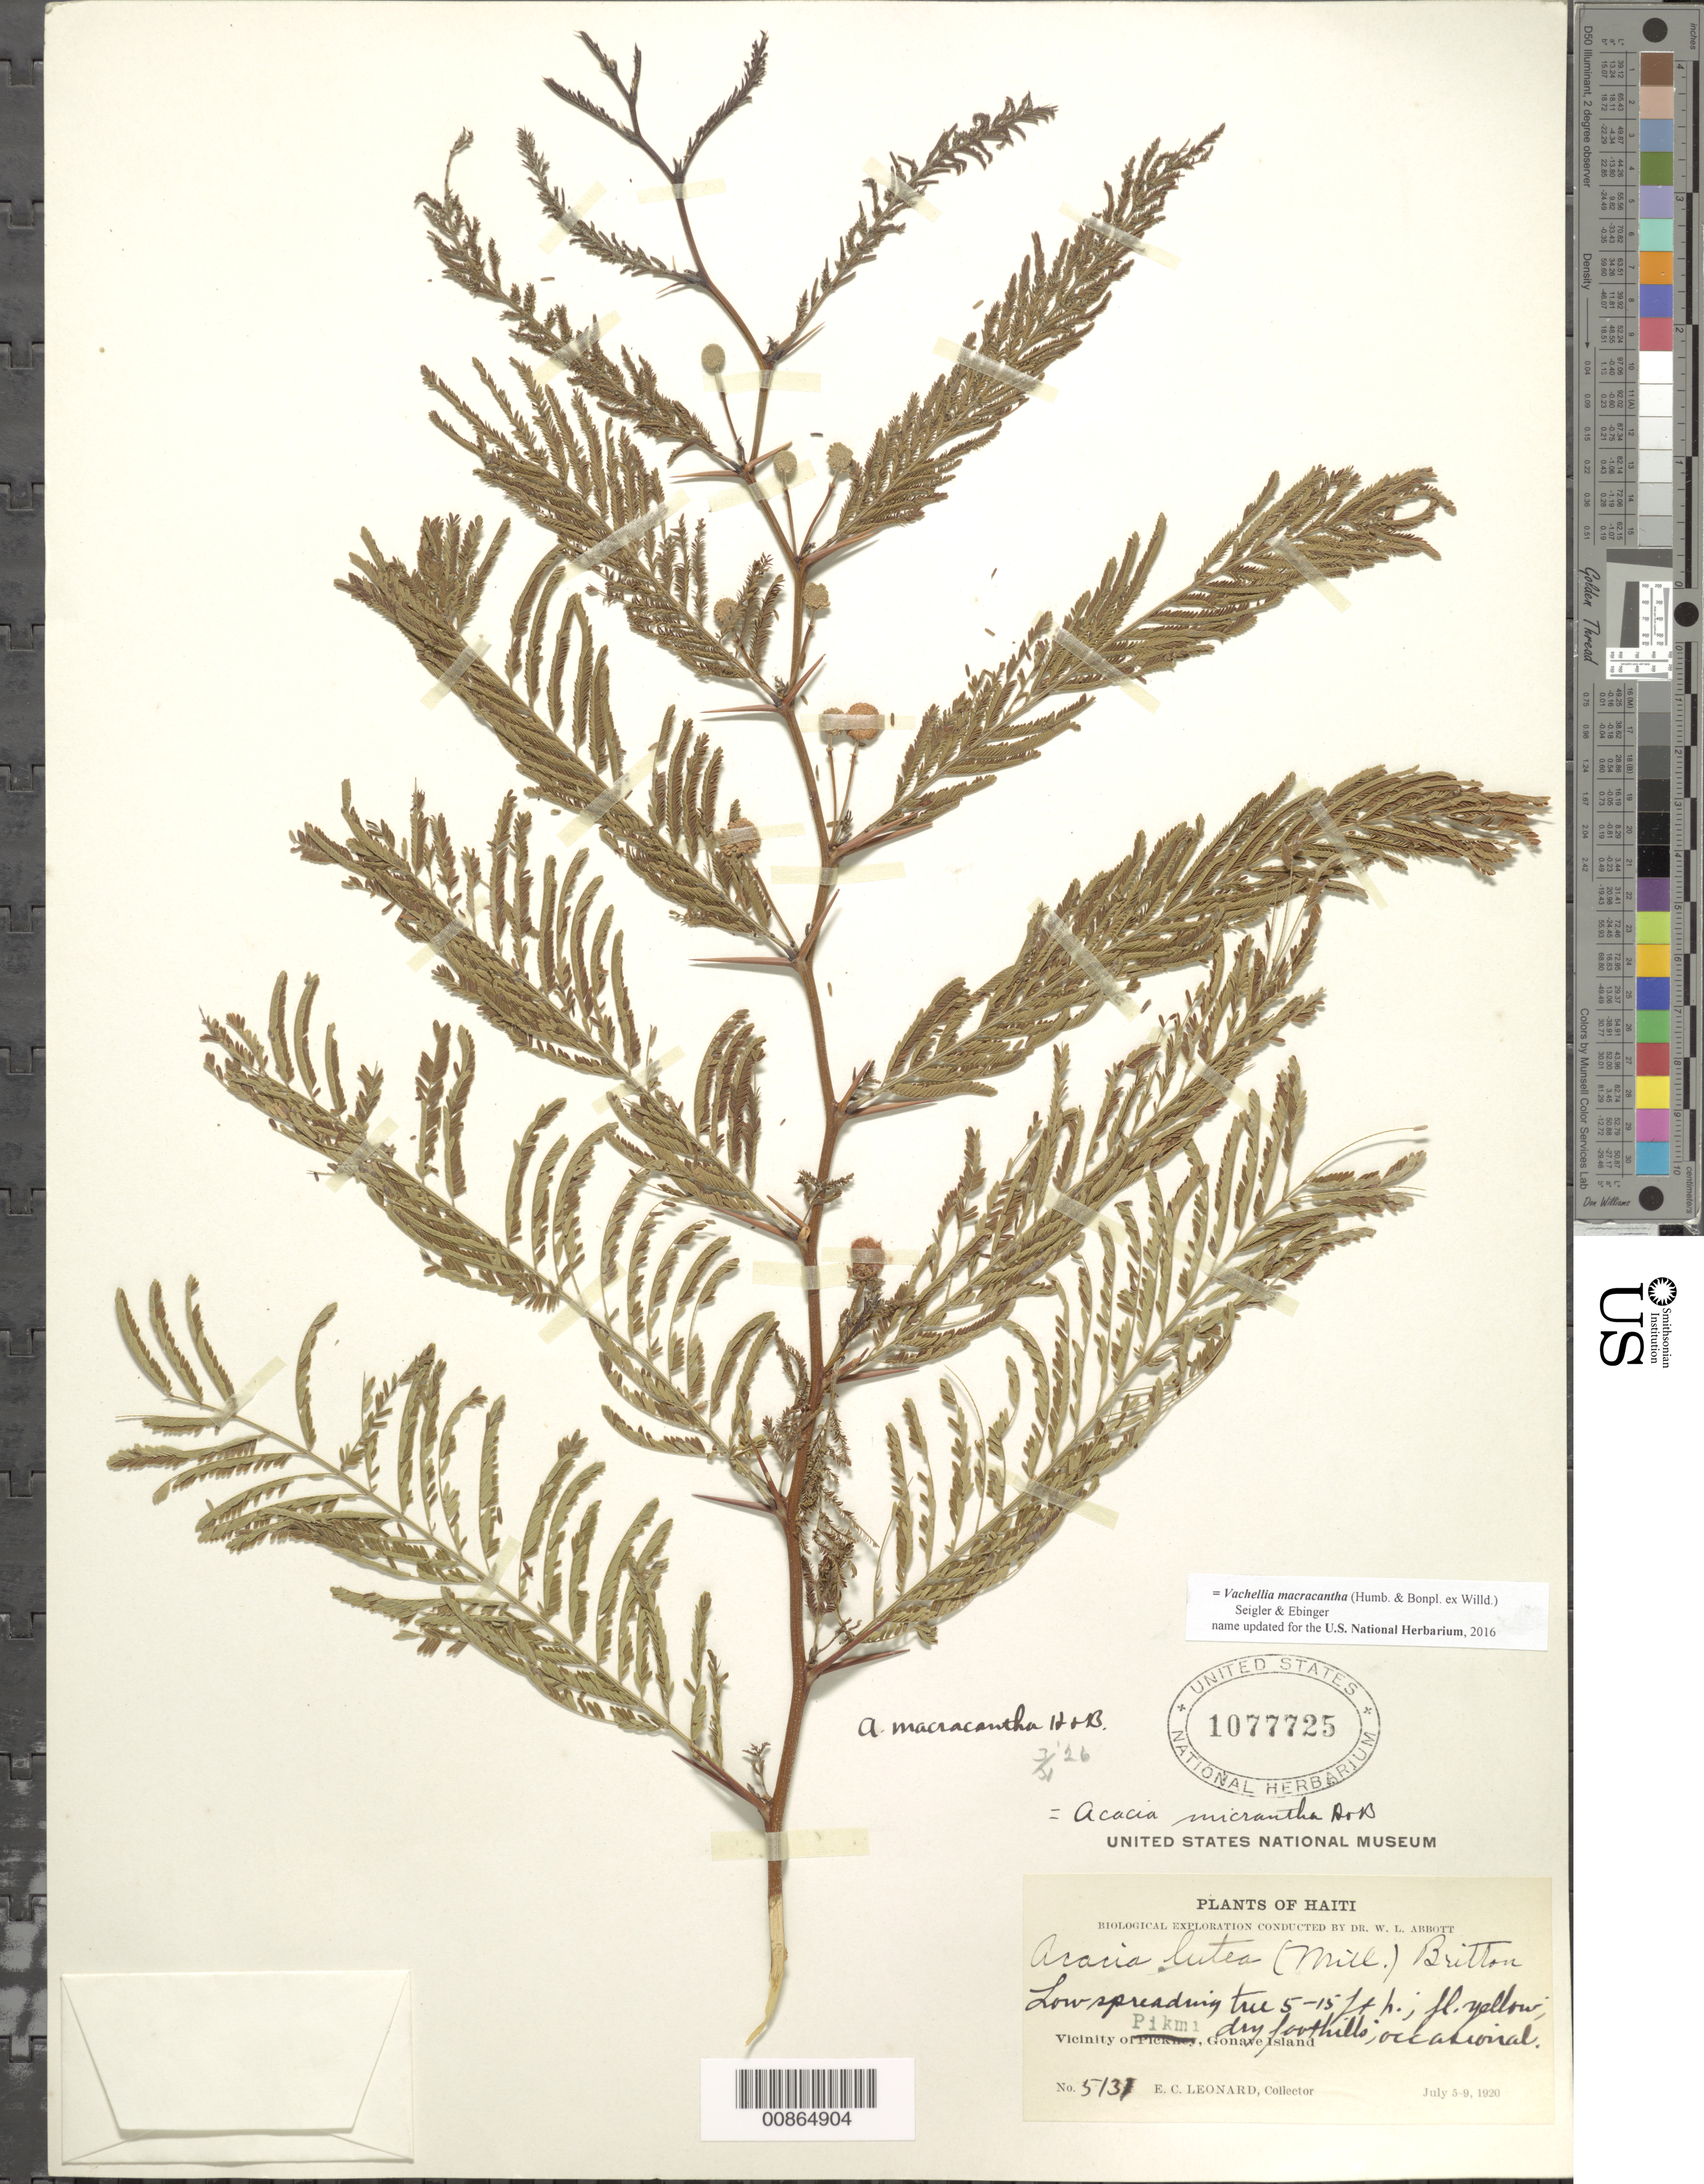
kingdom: Plantae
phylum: Tracheophyta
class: Magnoliopsida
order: Fabales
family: Fabaceae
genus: Vachellia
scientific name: Vachellia macracantha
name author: (Humb. & Bonpl. ex Willd.) Seigler & Ebinger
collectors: E. C. Leonard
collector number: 5131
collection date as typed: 05 Jul 1920 to 09 Jul 1920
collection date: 1920-07-05/1920-07-09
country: Haiti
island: Île de la Gonâve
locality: Vicinity of Pikmi, Gonave Island.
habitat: Dry foothills.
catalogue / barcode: US 1077725